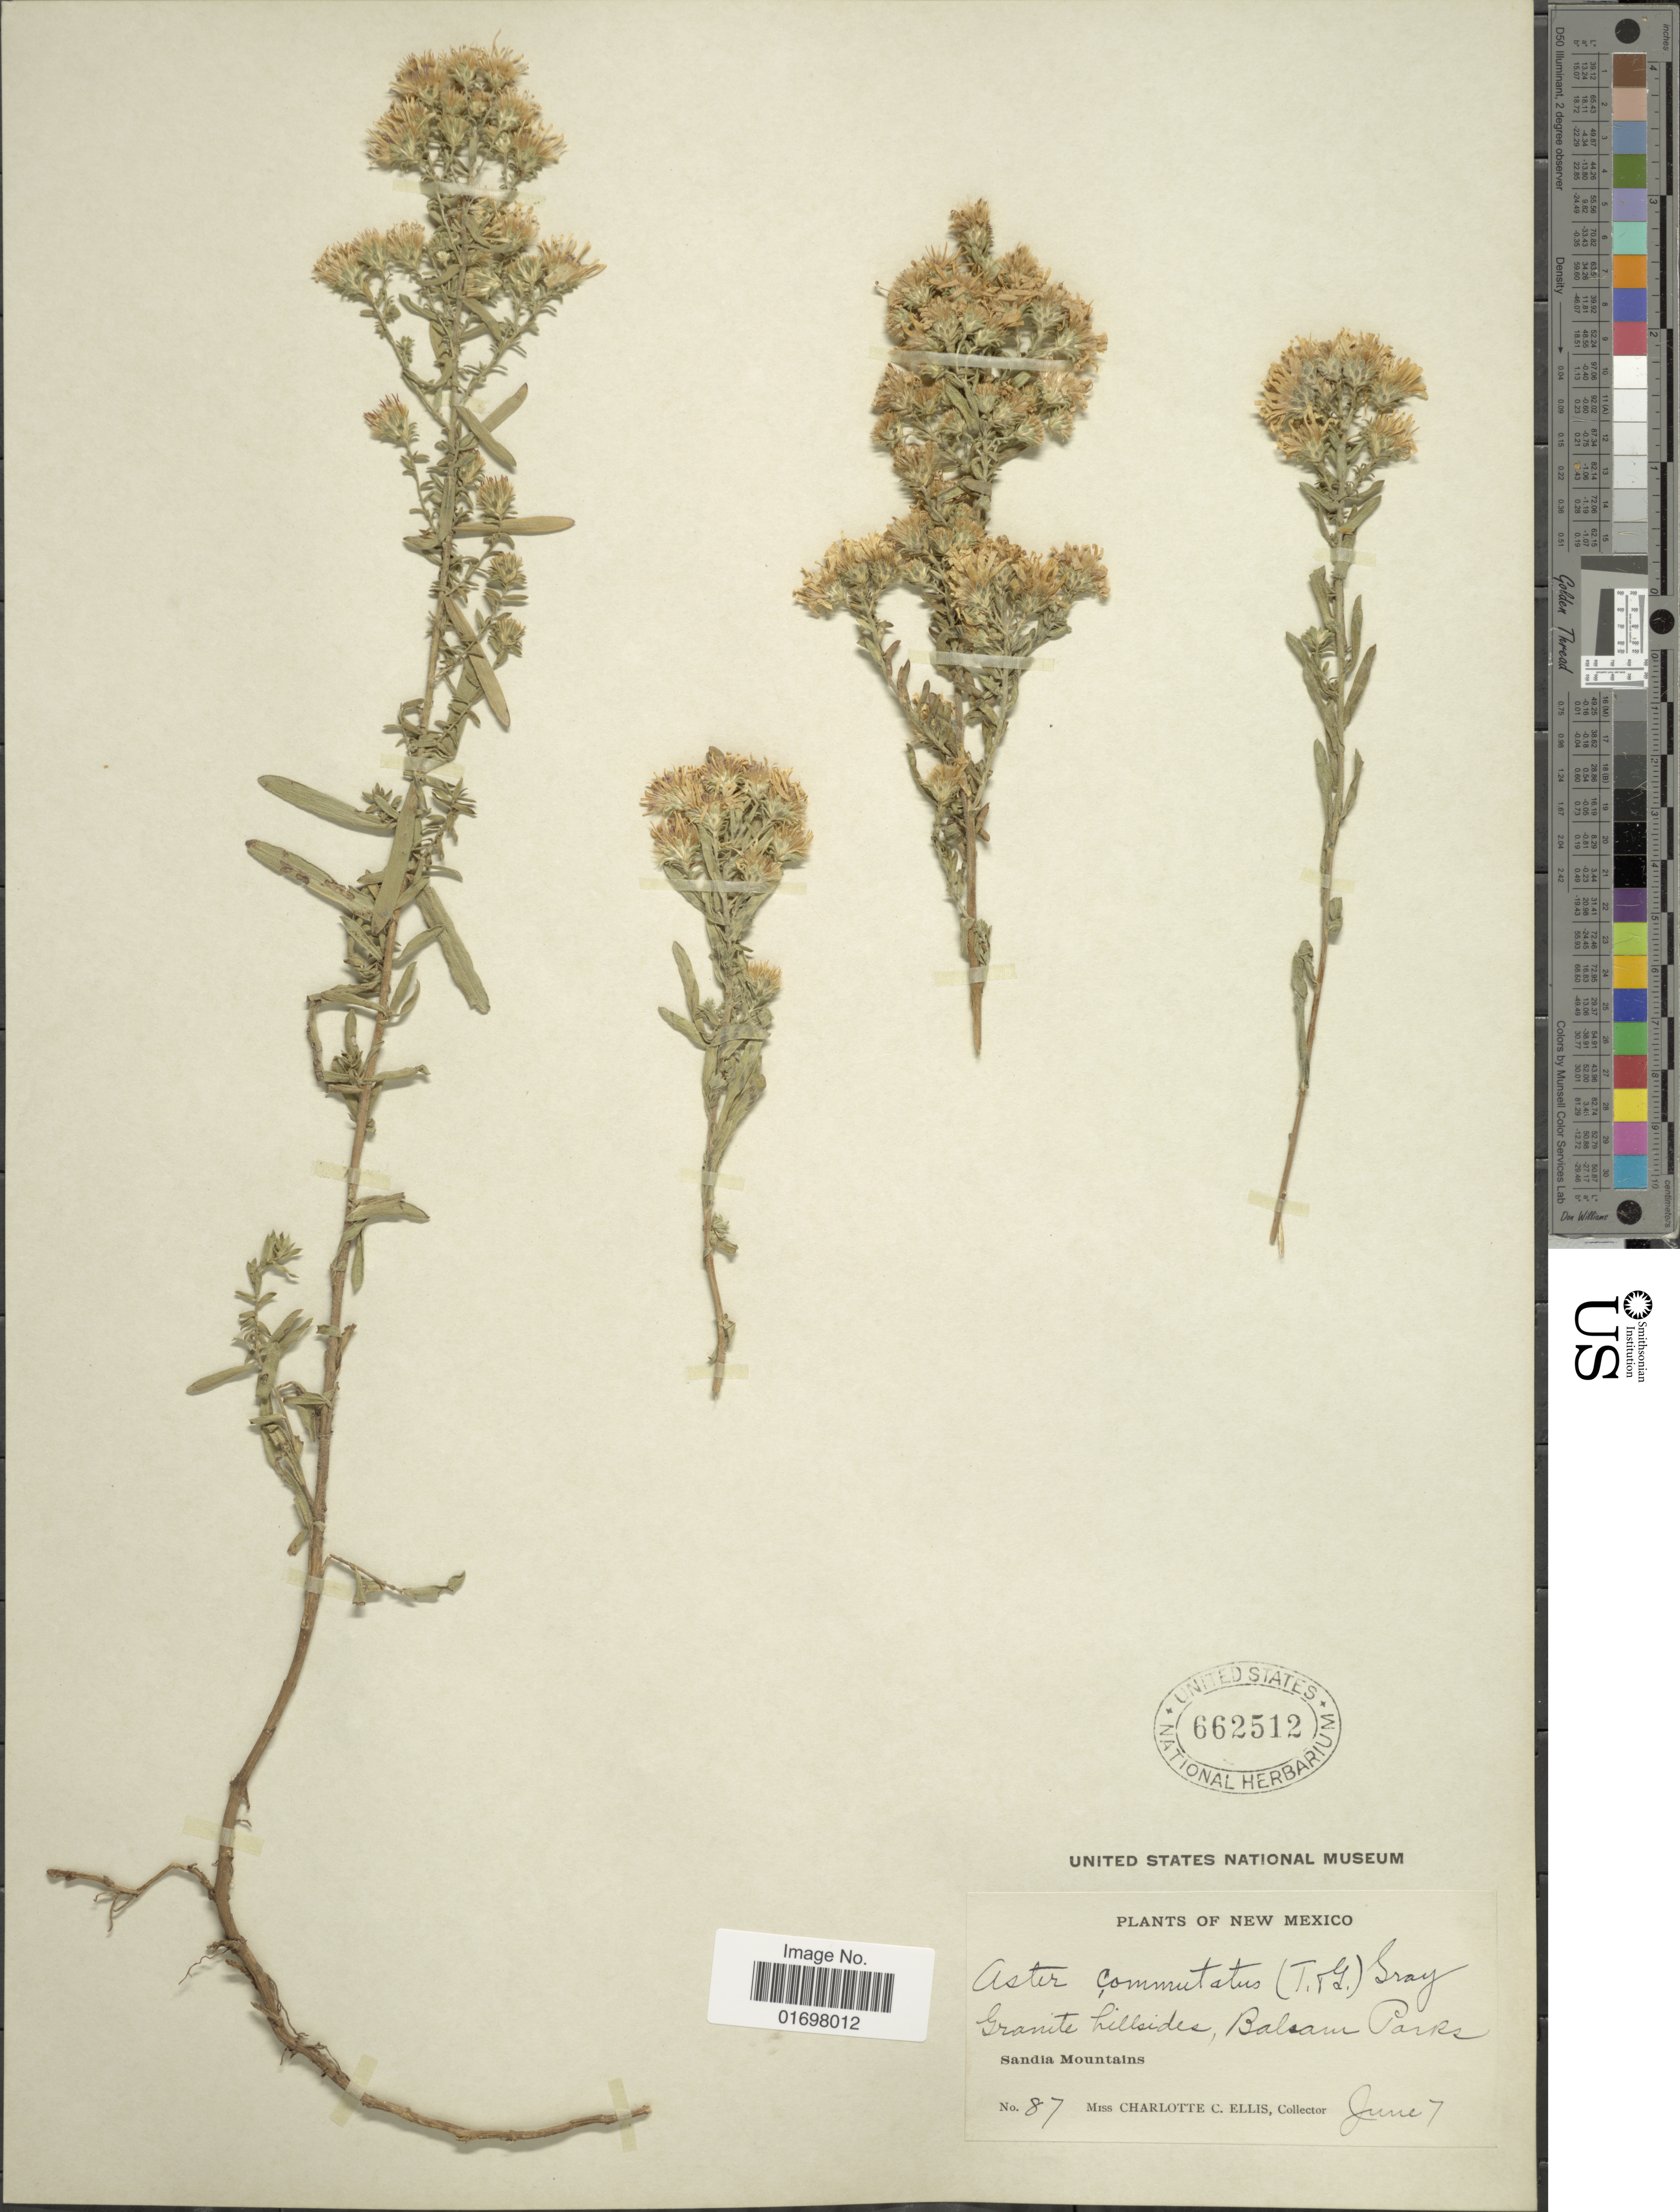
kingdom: Plantae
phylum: Tracheophyta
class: Magnoliopsida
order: Asterales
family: Asteraceae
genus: Symphyotrichum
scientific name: Symphyotrichum falcatum var. commutatum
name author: (Torr. & A. Gray) G.L. Nesom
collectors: C. C. Ellis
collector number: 87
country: United States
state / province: New Mexico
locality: Granite hillsides, Balsan Parks, Sandia Mountains.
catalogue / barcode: US 662512